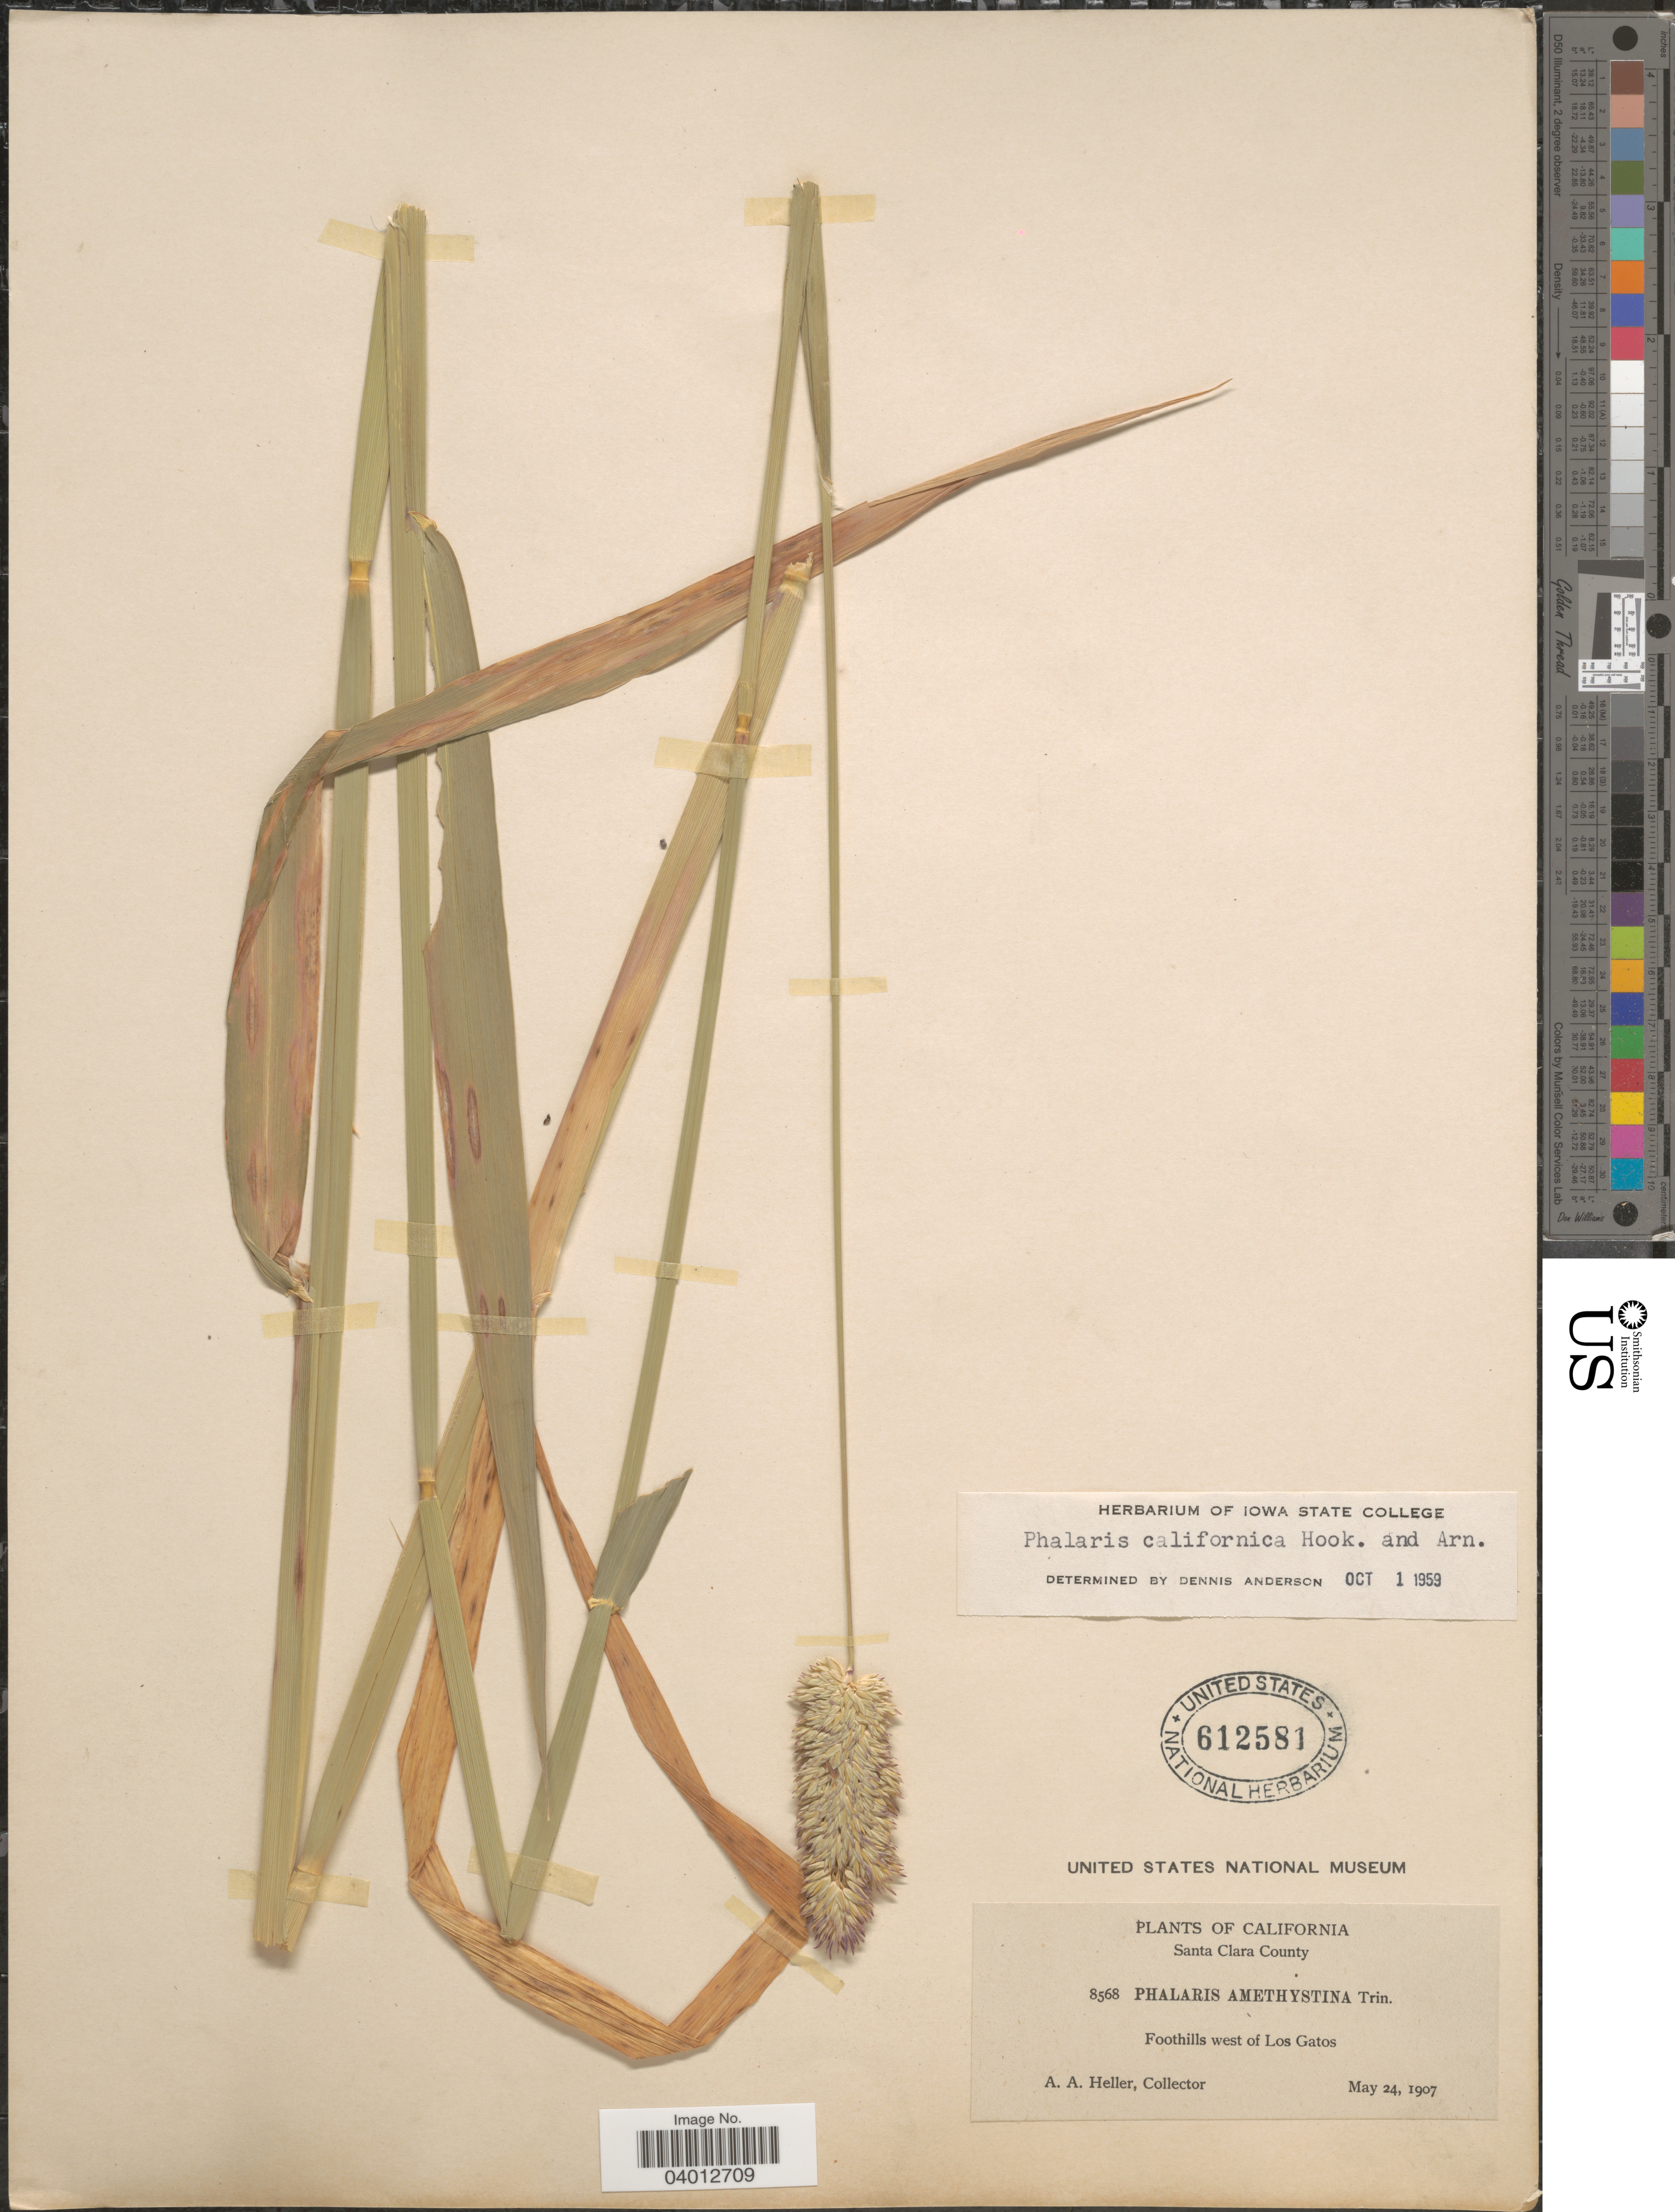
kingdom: Plantae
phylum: Tracheophyta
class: Liliopsida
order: Poales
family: Poaceae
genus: Phalaris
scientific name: Phalaris californica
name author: Hook. & Arn.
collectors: A. A. Heller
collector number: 8568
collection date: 1907-05-24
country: United States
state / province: California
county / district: Santa Clara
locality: Santa Clara County. Foothills west of Los Gatos.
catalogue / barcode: US 612581